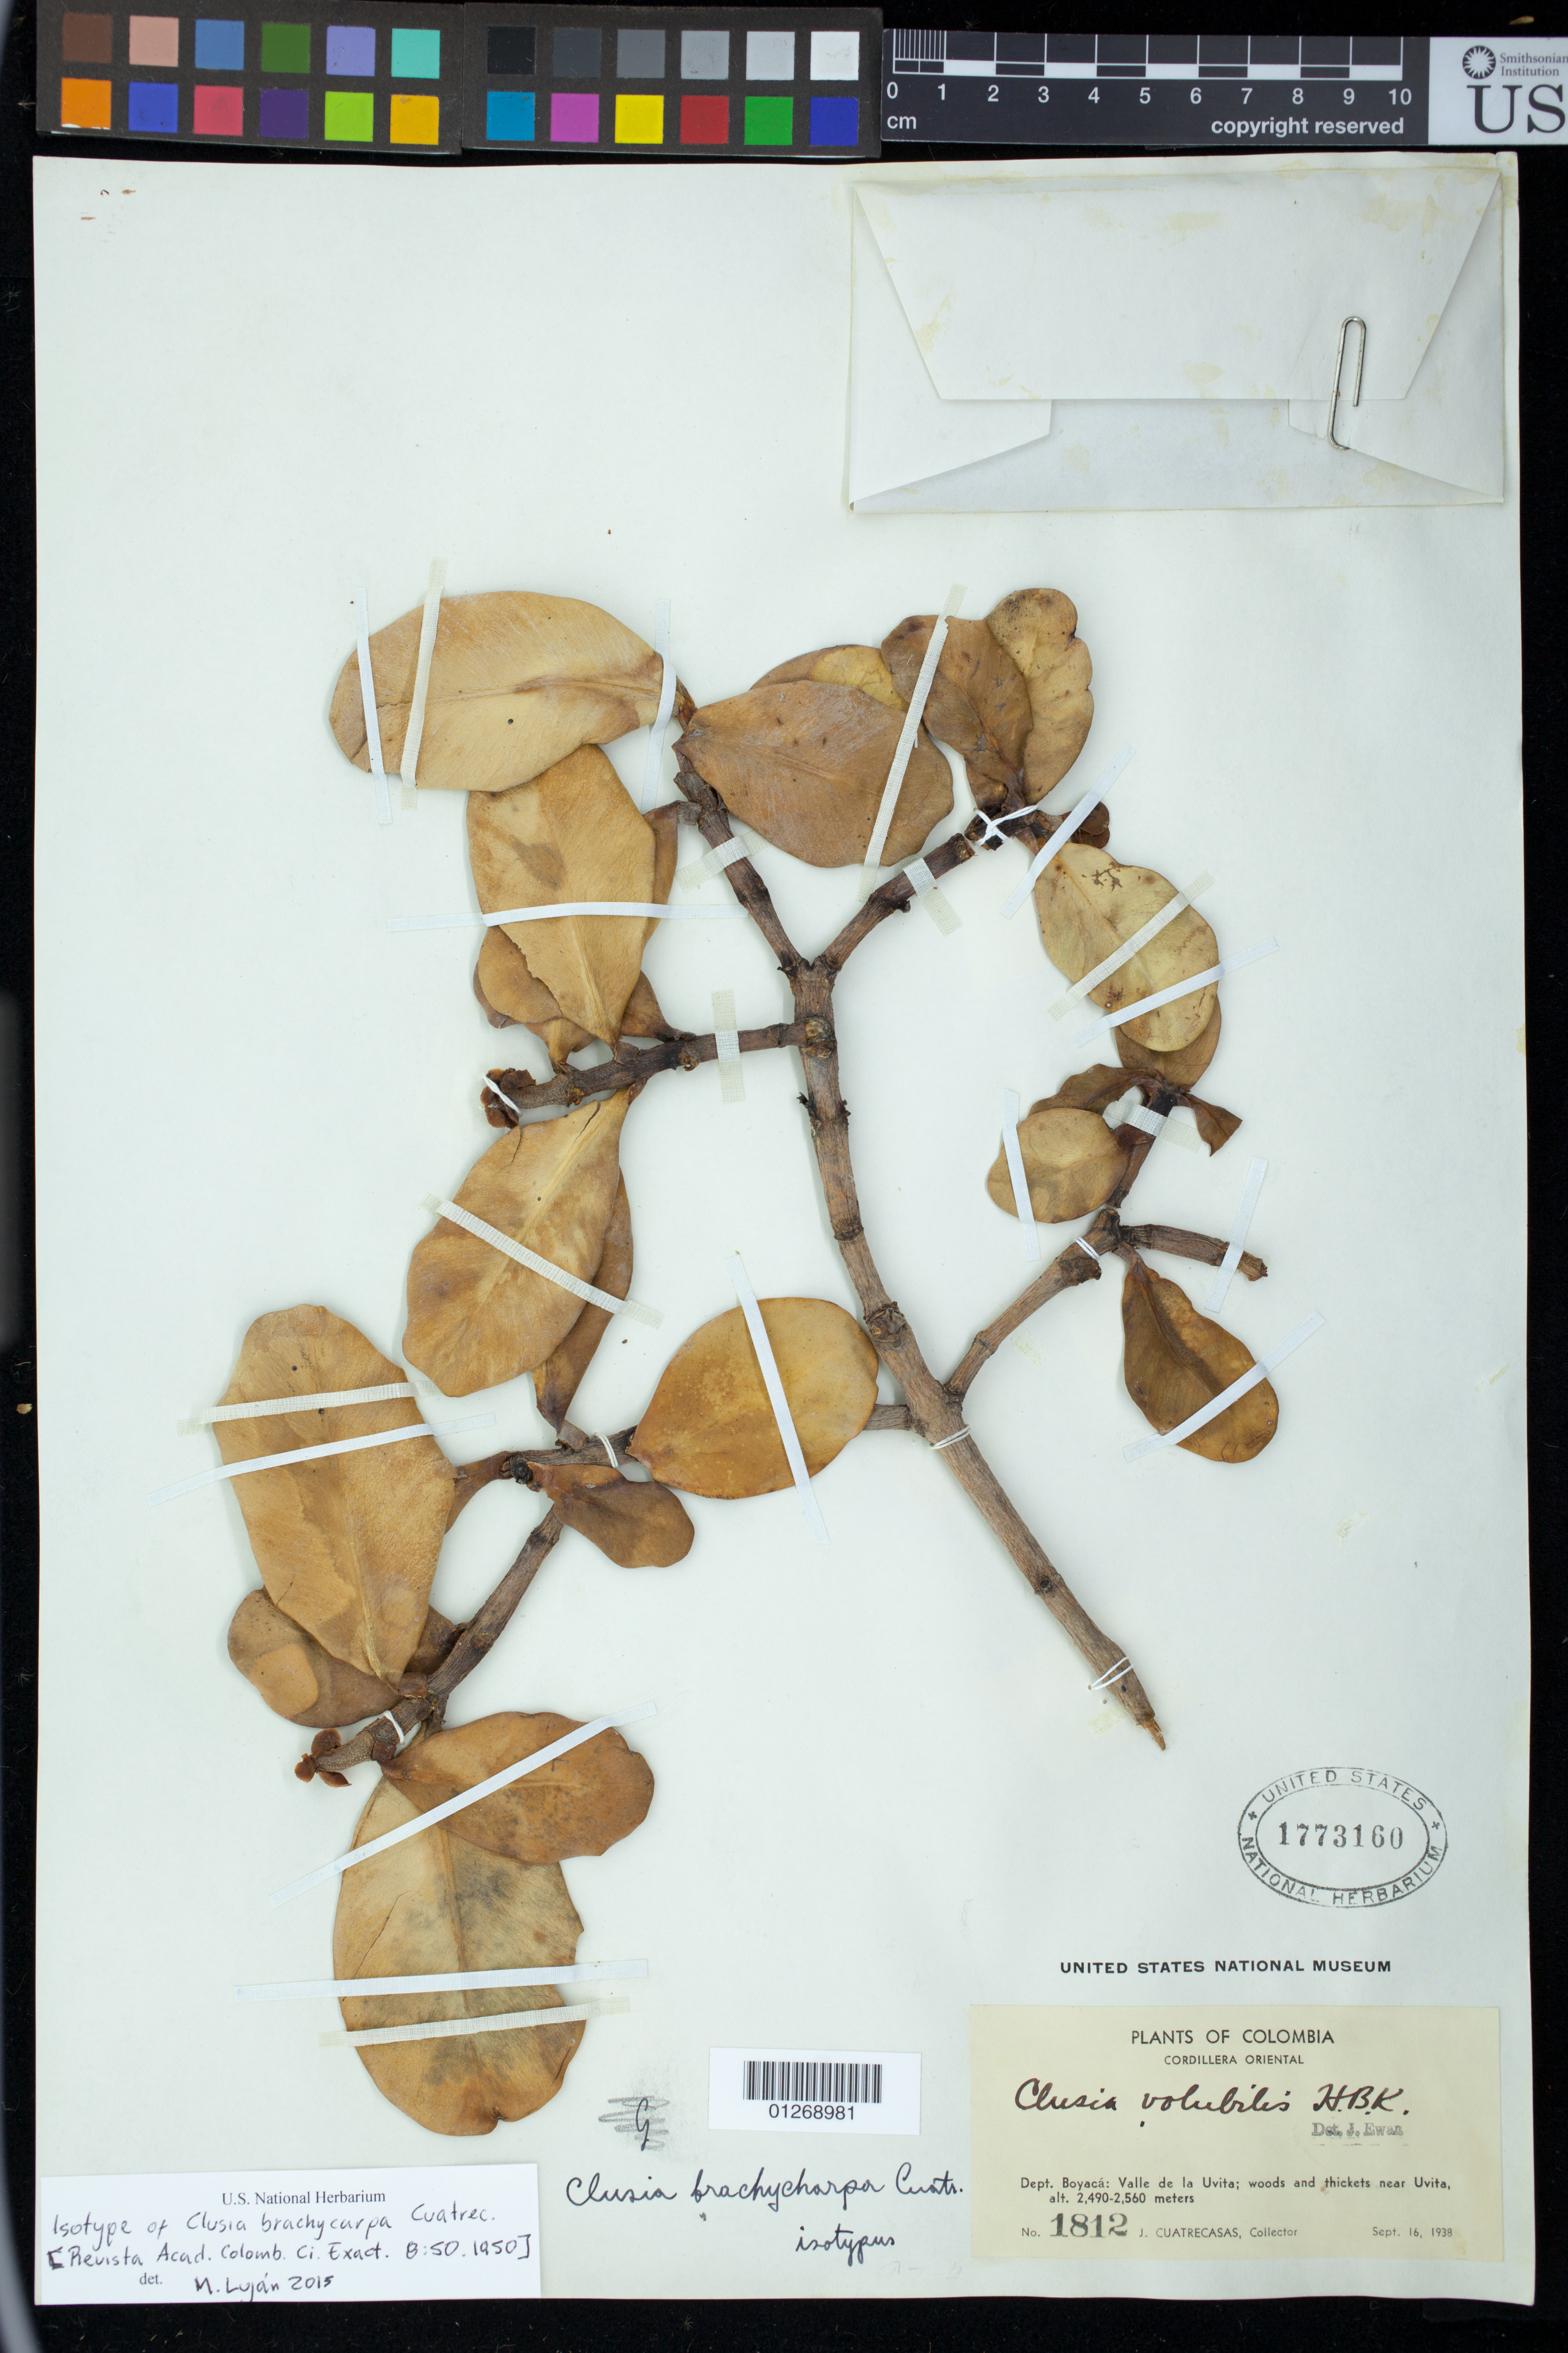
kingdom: Plantae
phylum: Tracheophyta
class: Magnoliopsida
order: Malpighiales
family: Clusiaceae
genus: Clusia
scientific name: Clusia brachycarpa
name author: Cuatrec.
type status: Isotype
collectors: J. Cuatrecasas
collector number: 1812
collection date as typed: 16 Sep 1938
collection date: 1938-09-16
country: Colombia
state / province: Boyacá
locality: Dept. Boyacá: Valle de la Uvita; near Uvita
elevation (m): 2490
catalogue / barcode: US 1773160